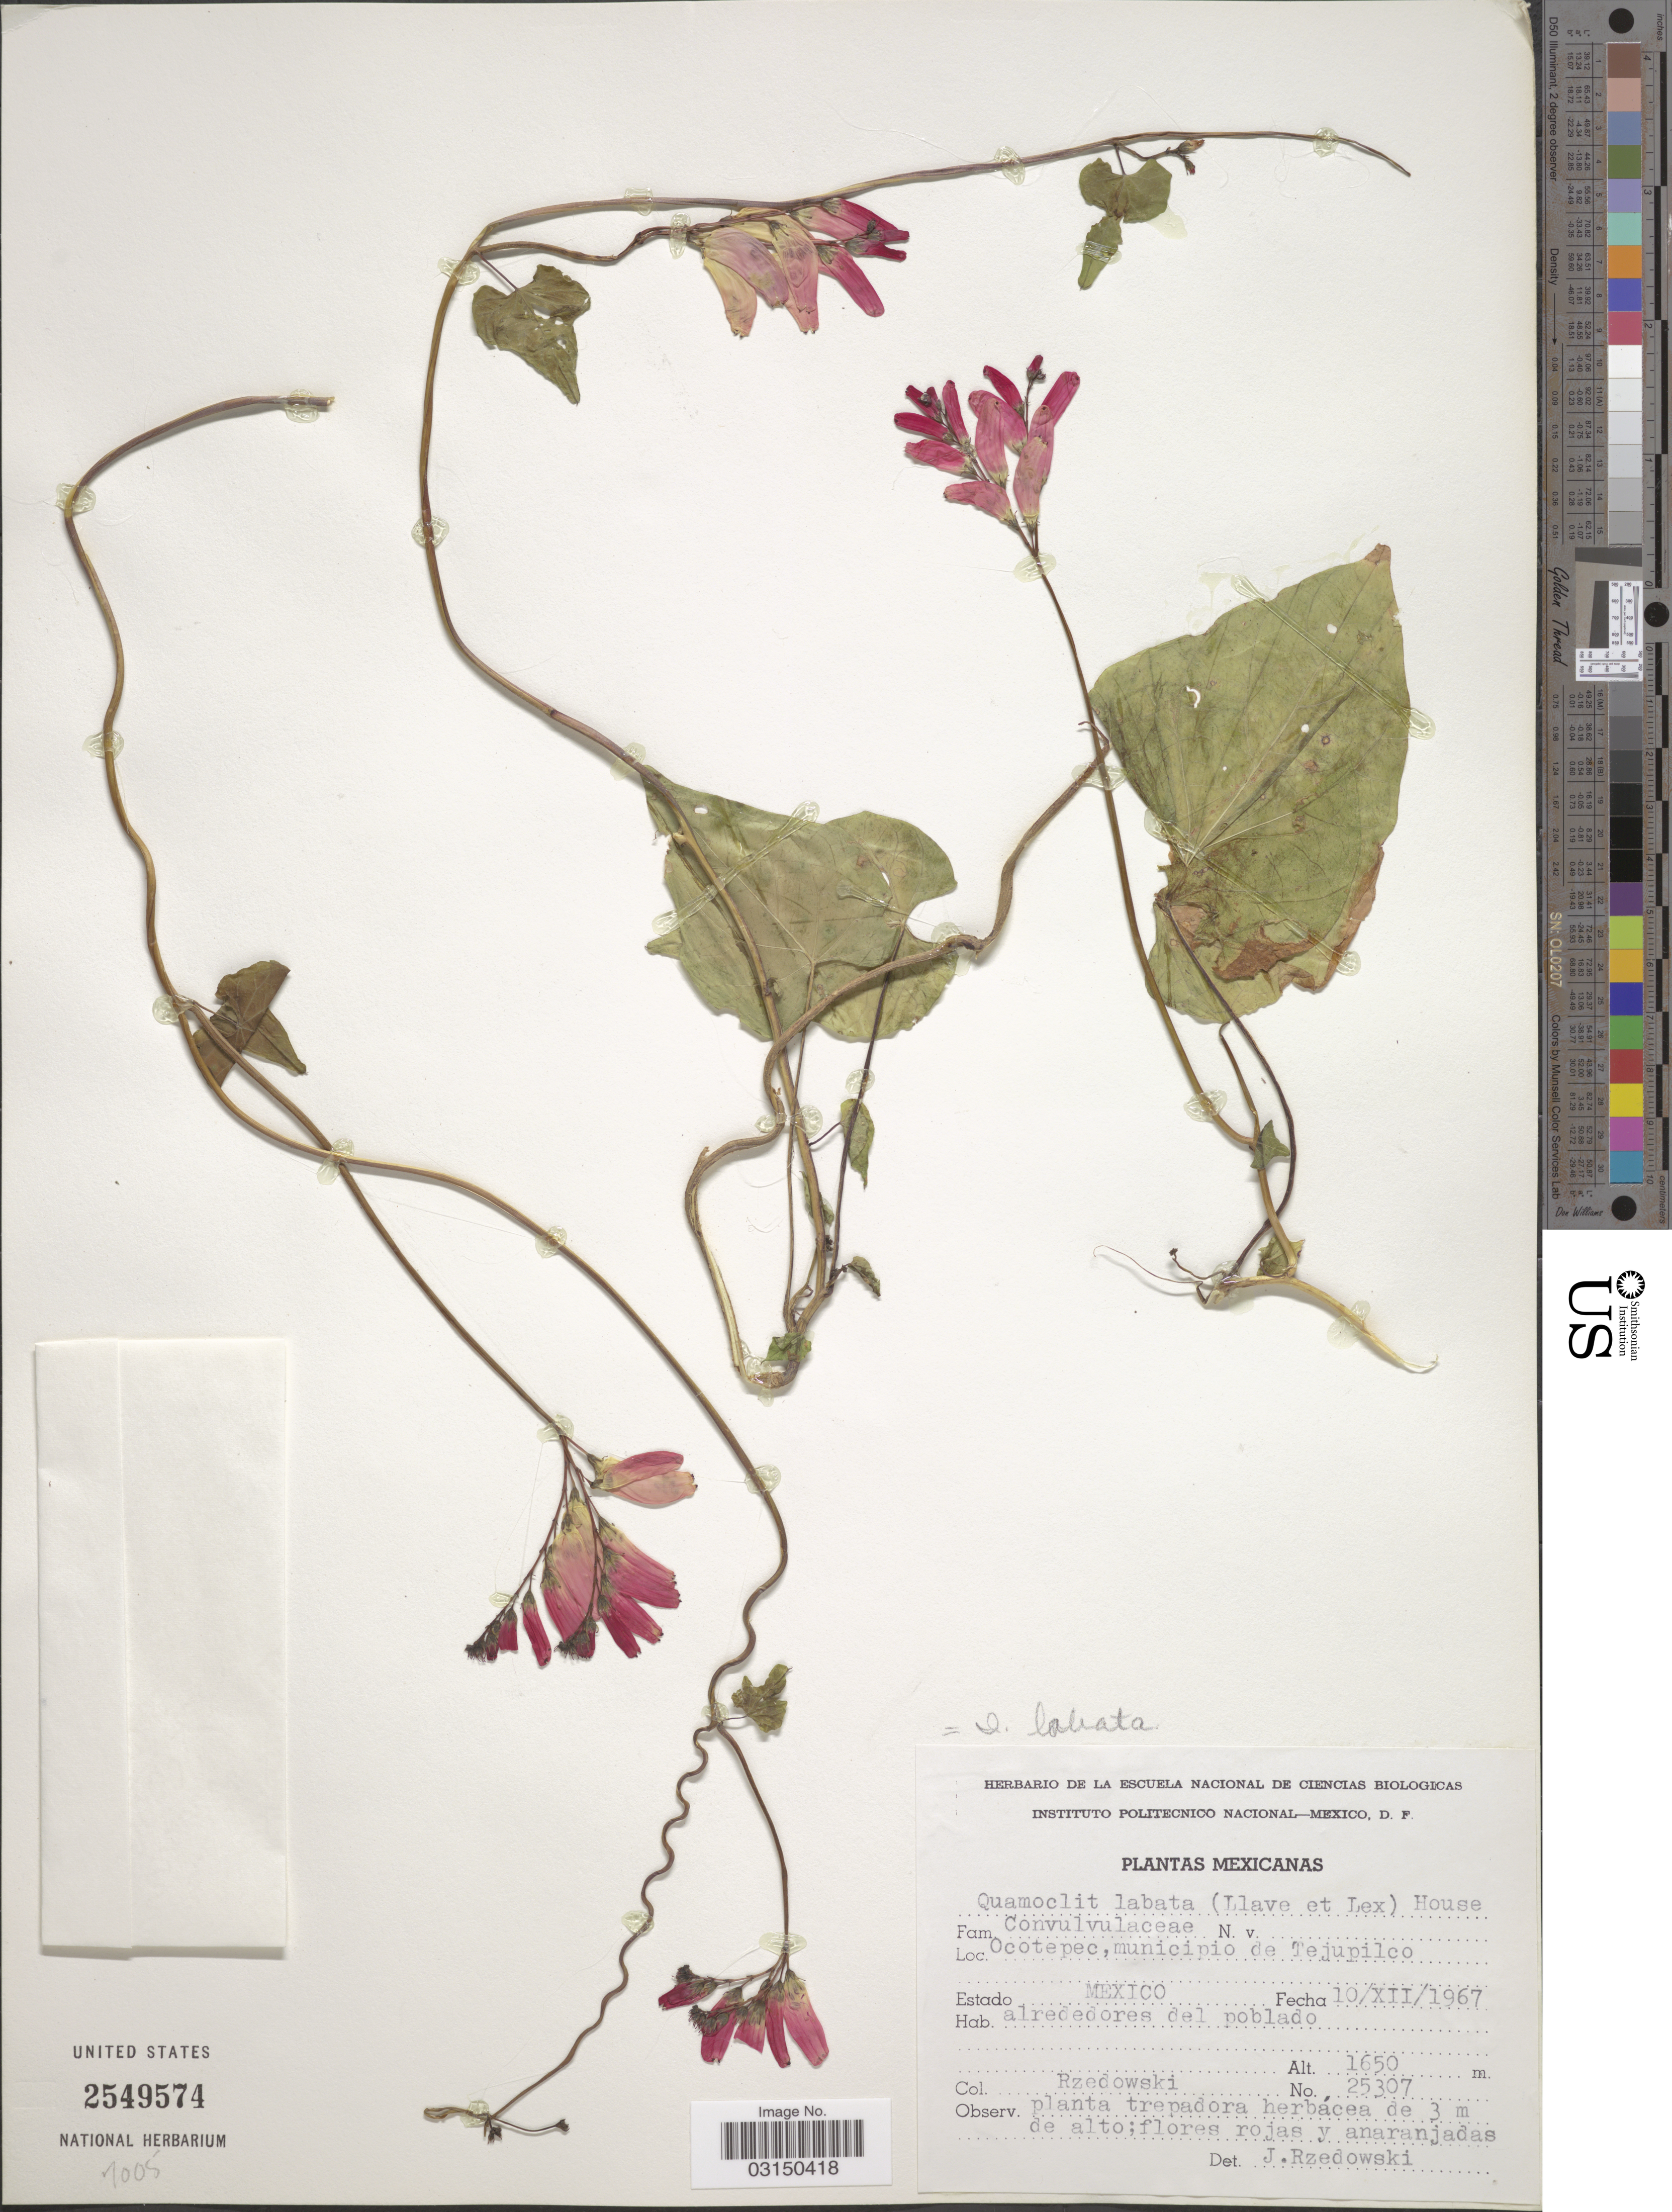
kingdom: Plantae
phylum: Tracheophyta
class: Magnoliopsida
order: Solanales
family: Convolvulaceae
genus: Ipomoea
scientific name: Ipomoea lobata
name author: (Cerv.) Thell.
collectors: Rzedowski, --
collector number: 25307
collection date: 1967-12-10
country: Mexico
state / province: México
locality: Ocotepec, municipio de Tejupilco. Estado Mexico.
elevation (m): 1650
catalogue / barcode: US 2549574